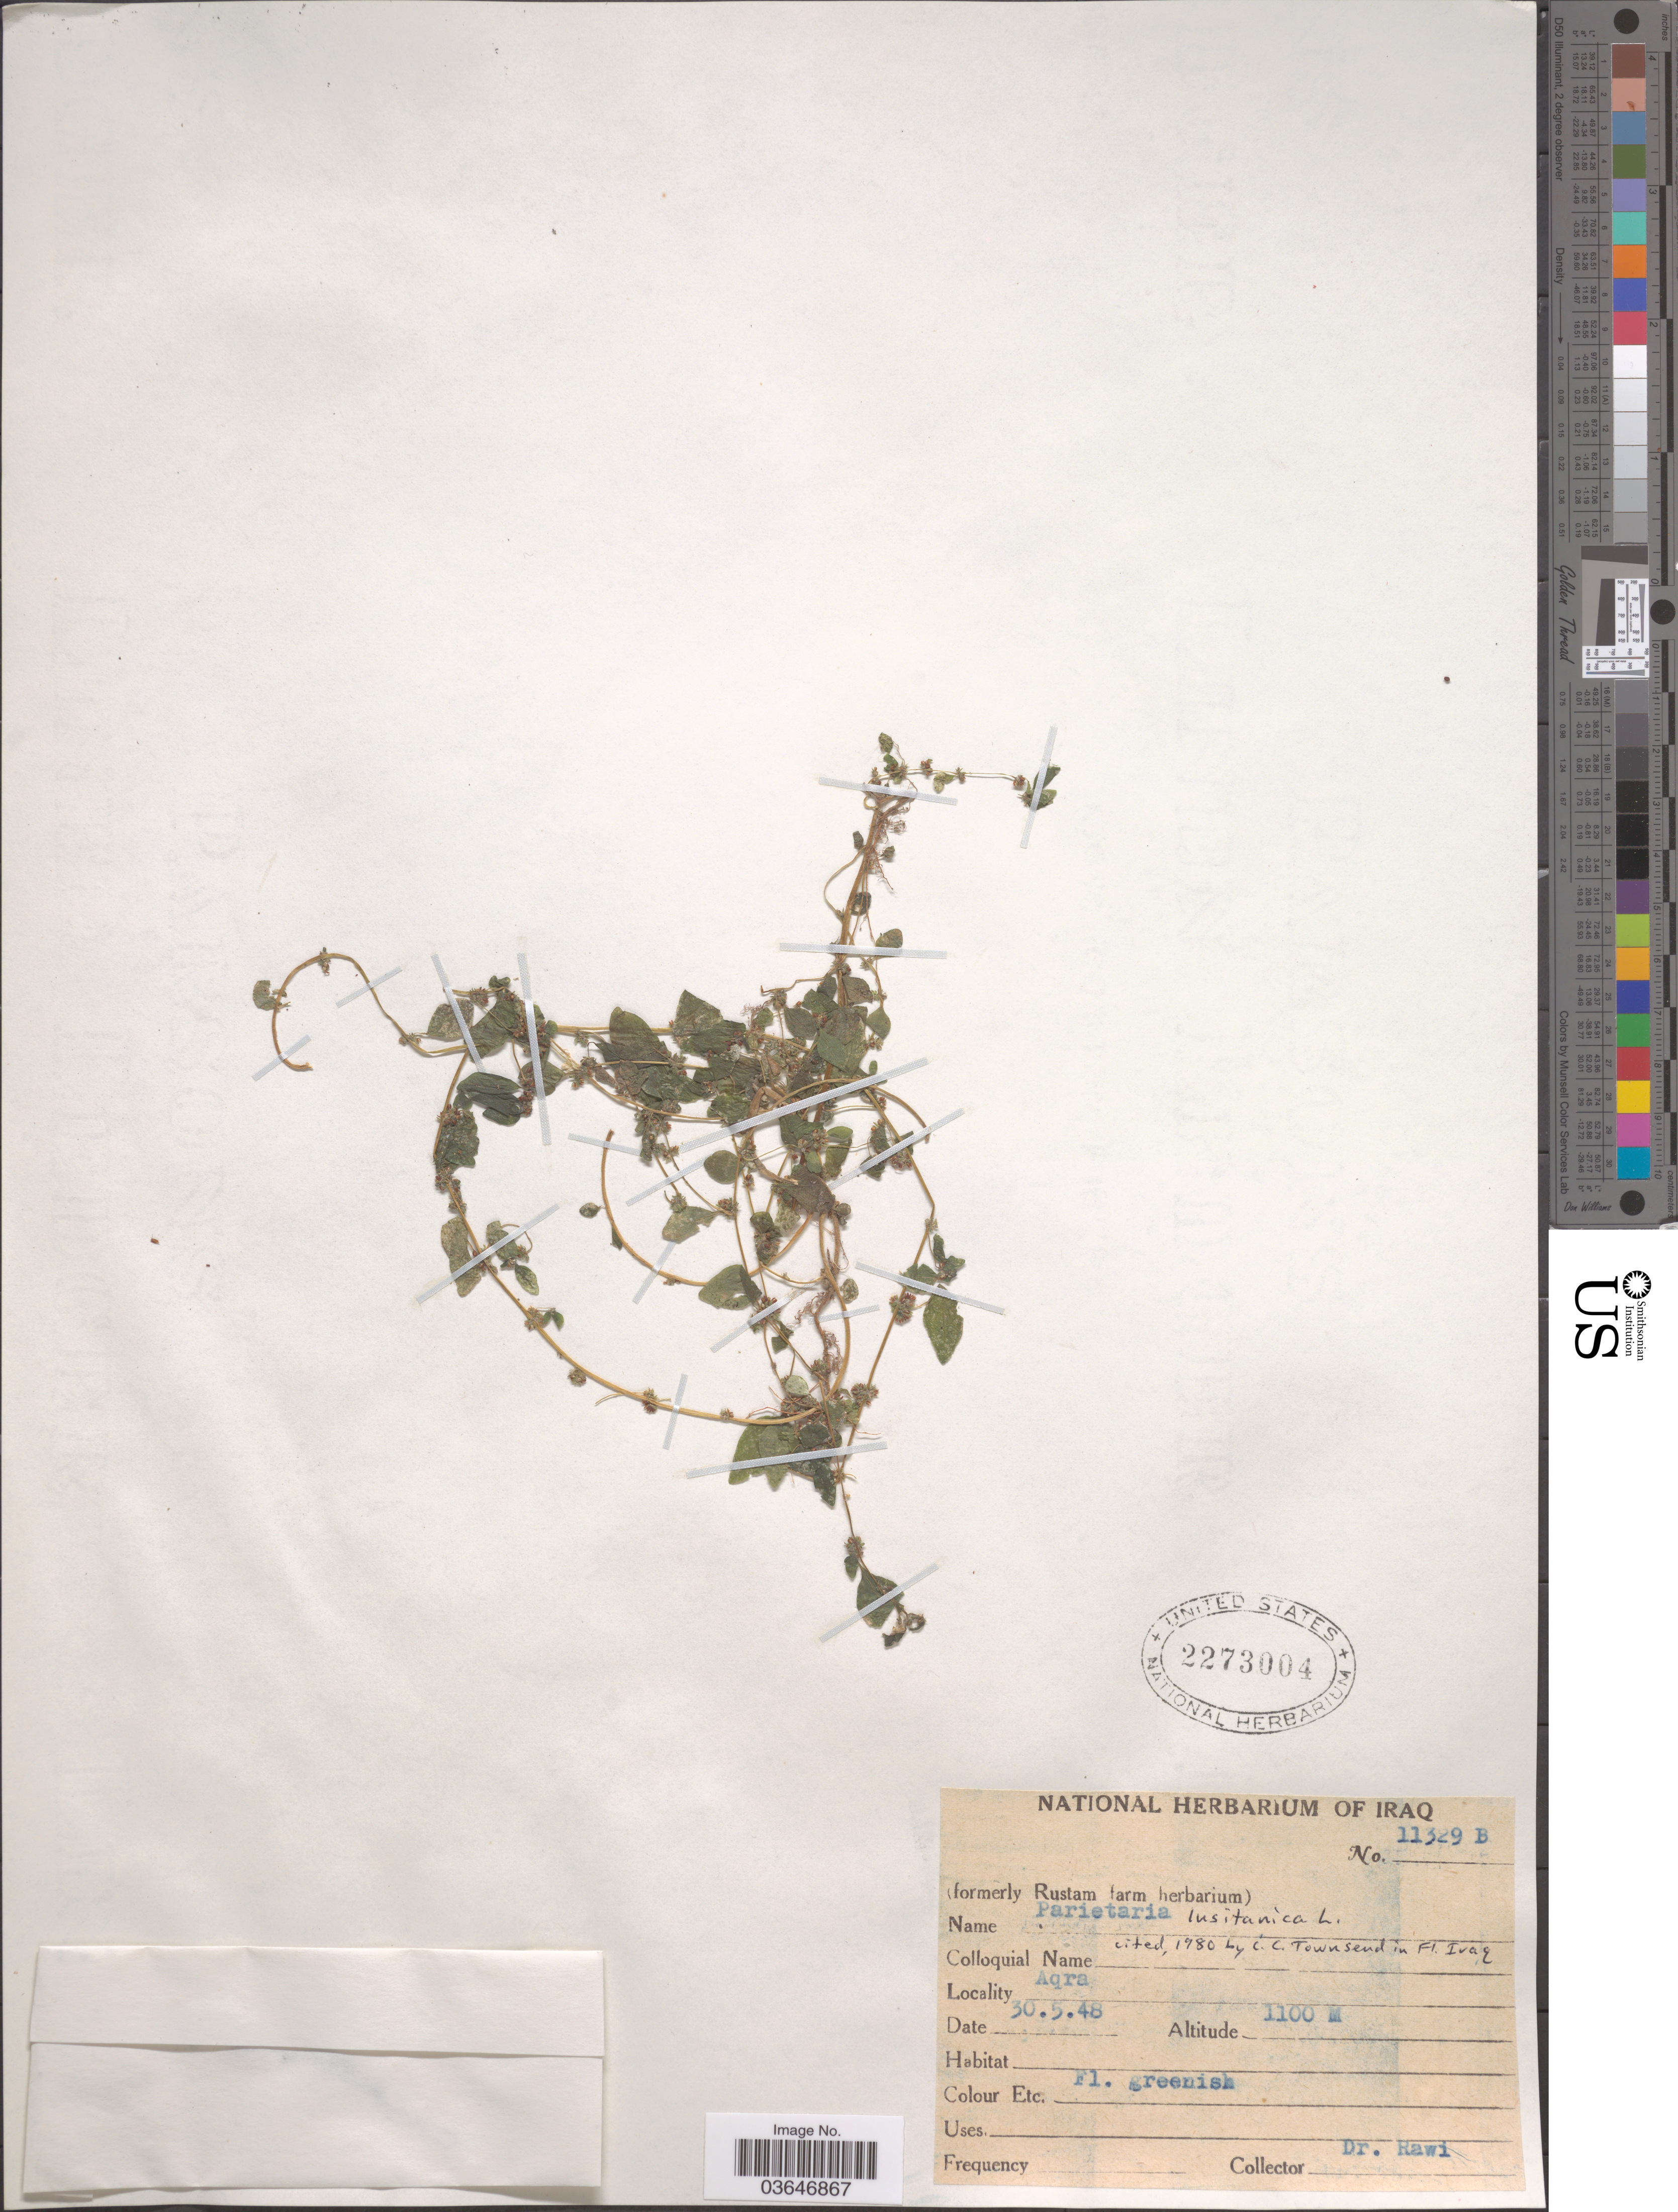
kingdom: Plantae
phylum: Tracheophyta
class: Magnoliopsida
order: Rosales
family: Urticaceae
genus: Parietaria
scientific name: Parietaria lusitanica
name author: L.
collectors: -. Rawi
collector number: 11329B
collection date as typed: Transcribed d/m/y: 30/5/48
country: Iraq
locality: Aqra.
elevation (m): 1100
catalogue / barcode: US 2273004